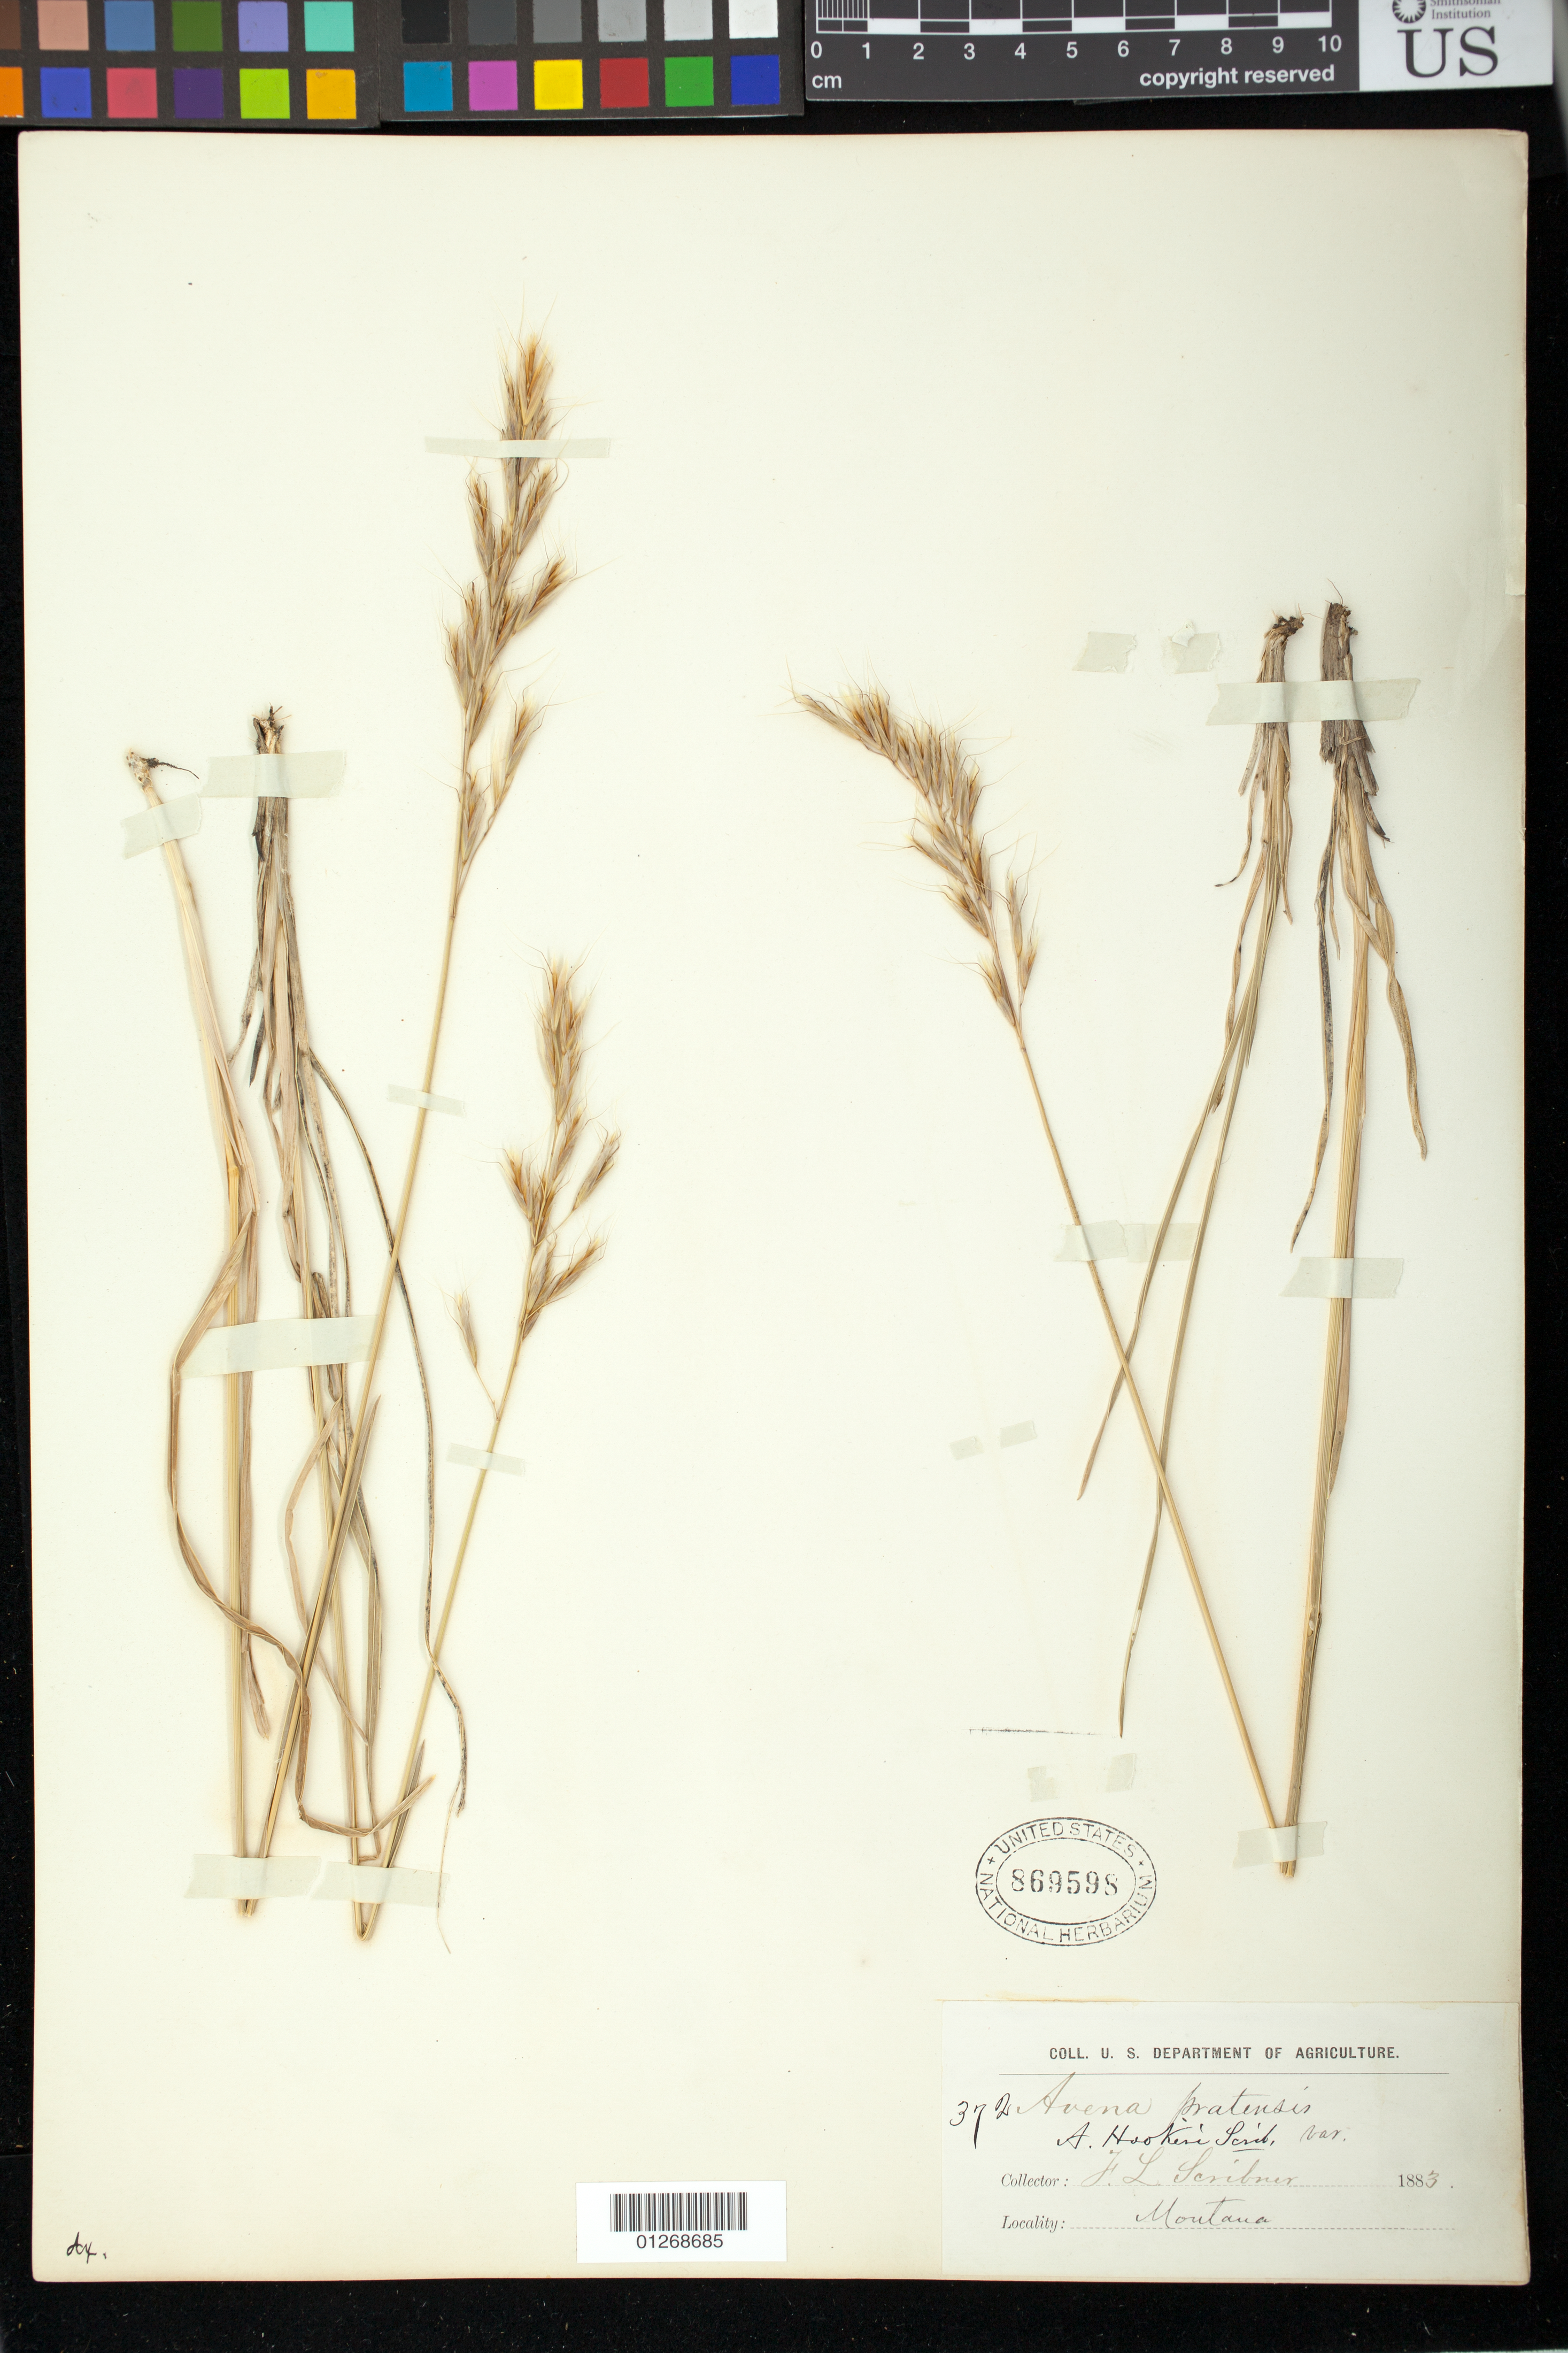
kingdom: Plantae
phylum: Tracheophyta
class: Liliopsida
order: Poales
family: Poaceae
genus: Avena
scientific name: Avena pratensis var. americana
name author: Scribn.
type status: Type Collection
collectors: F. L. Scribner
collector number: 372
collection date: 1883-07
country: United States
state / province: Montana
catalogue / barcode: US 869598